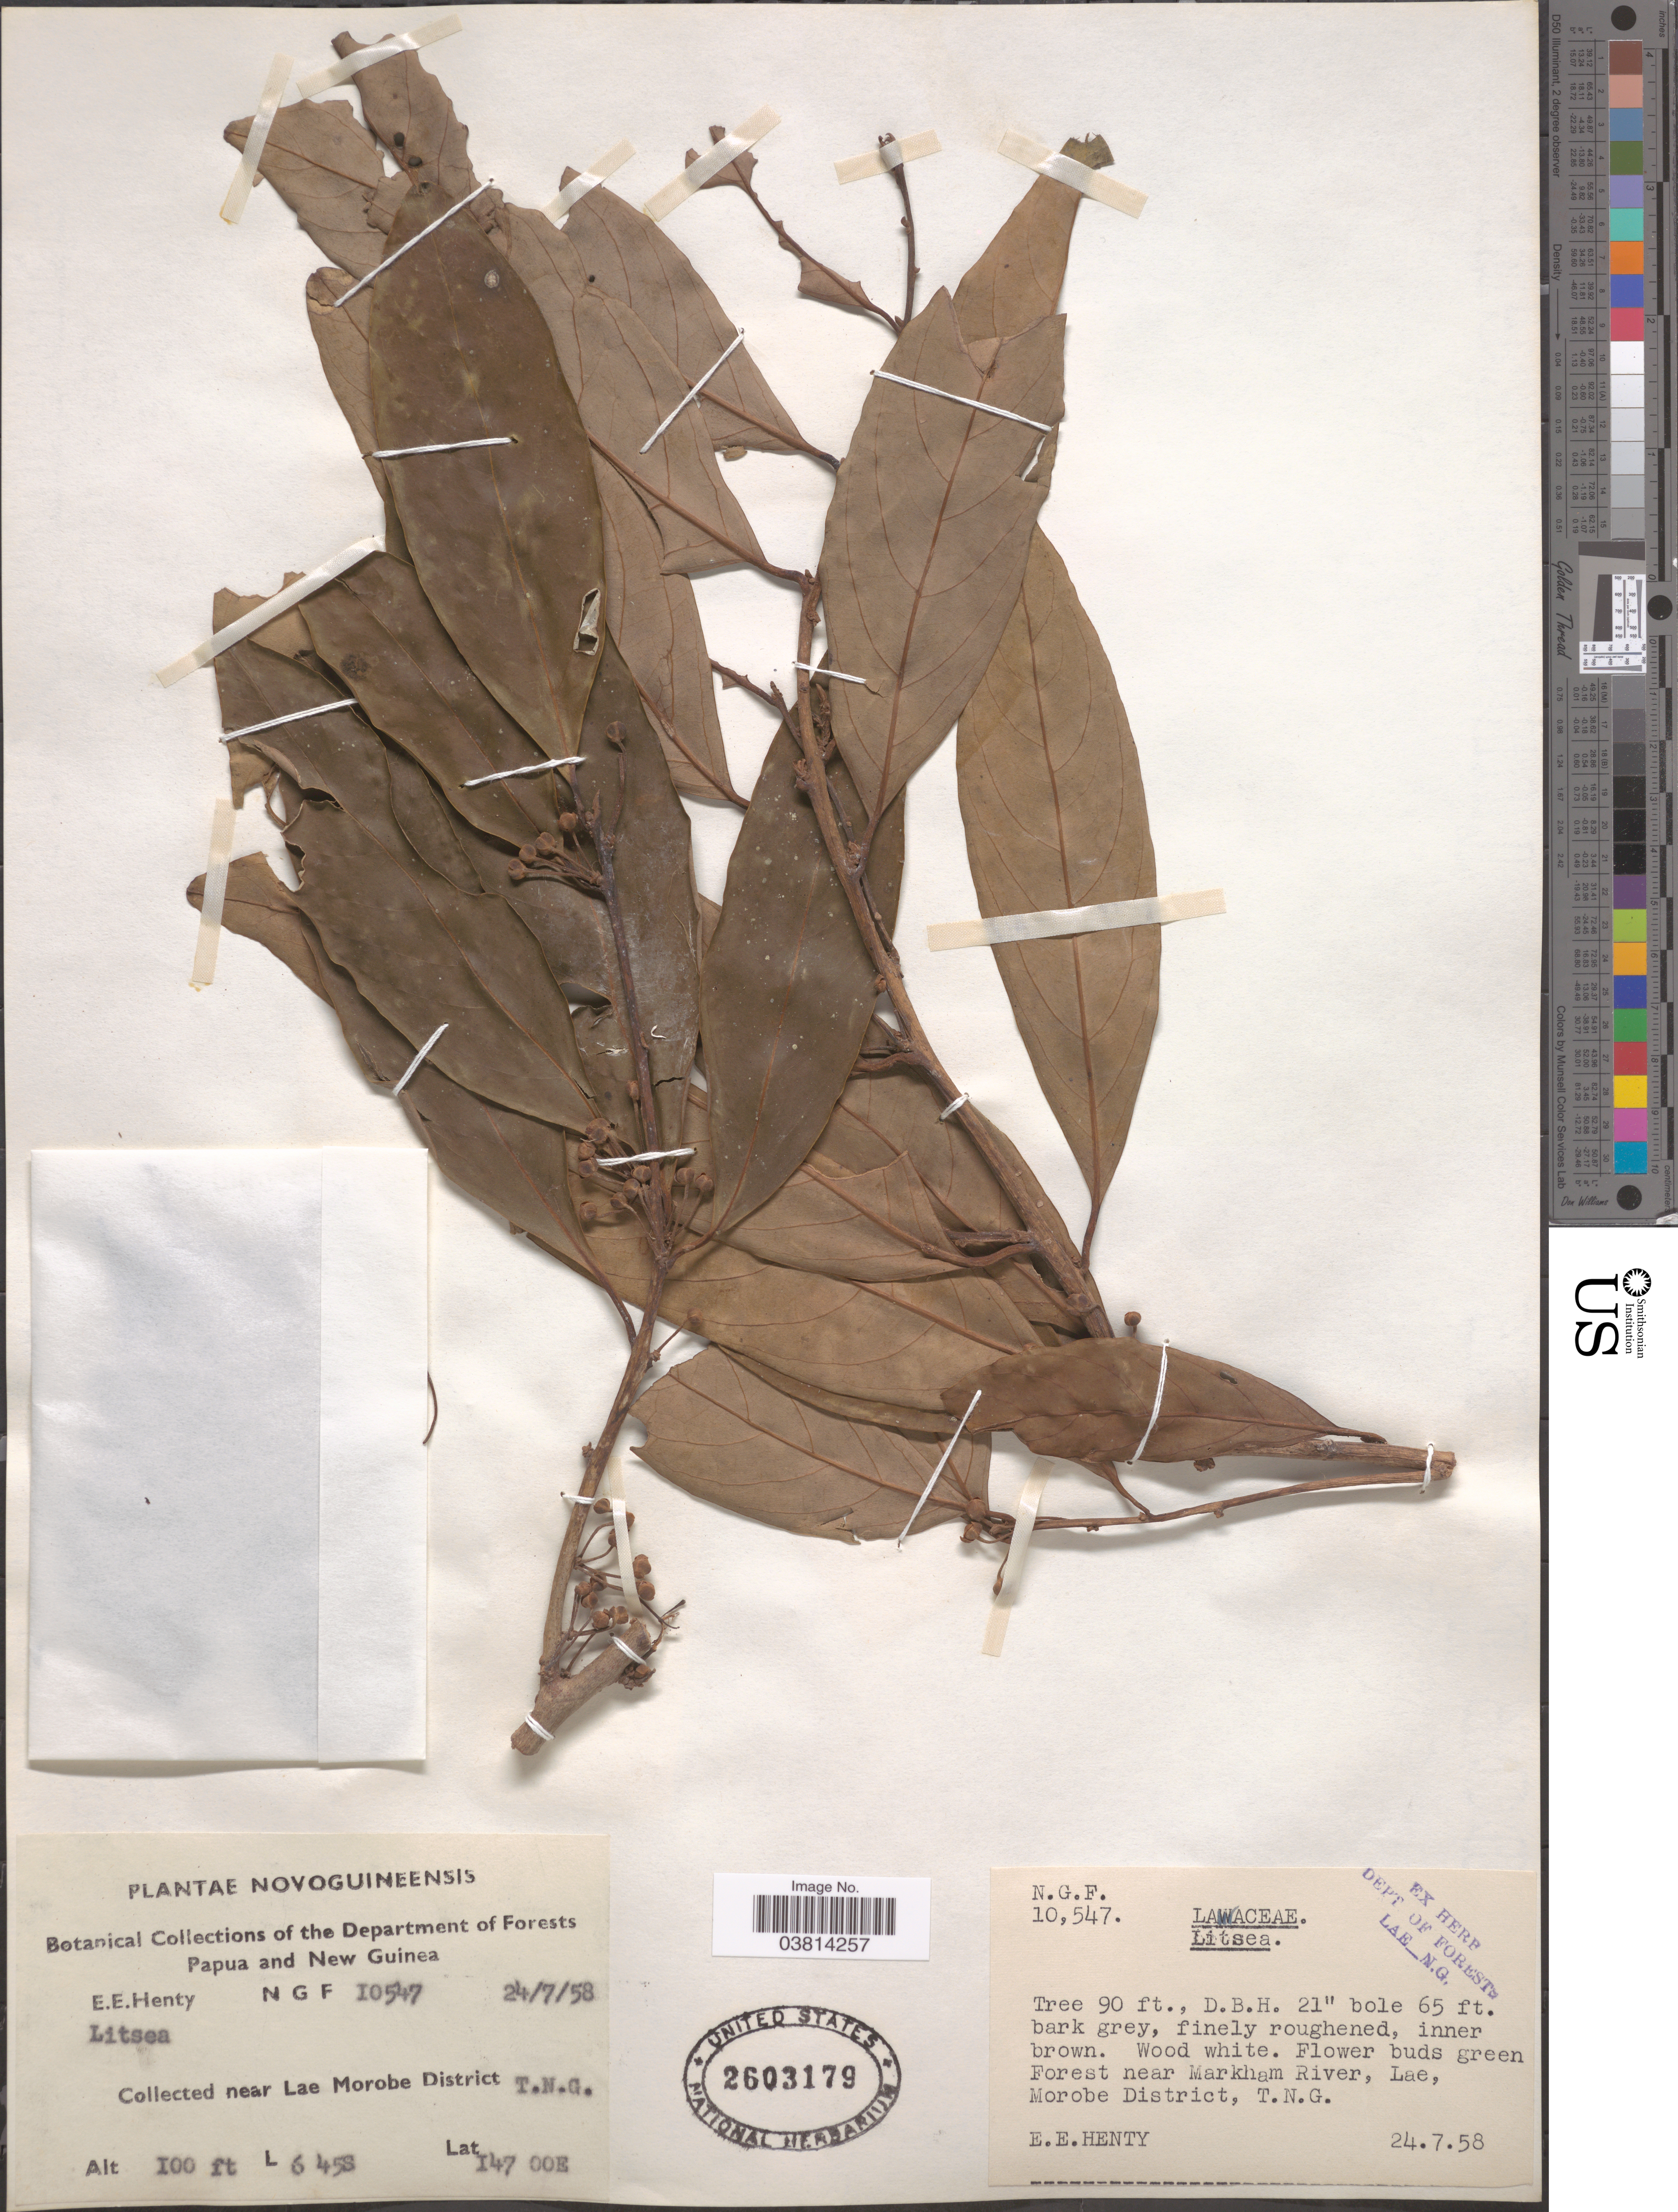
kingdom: Plantae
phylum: Tracheophyta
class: Magnoliopsida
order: Laurales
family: Lauraceae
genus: Litsea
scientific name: Litsea sp.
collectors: E. Henty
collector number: NGF10547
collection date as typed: Transcribed d/m/y: 24/7/58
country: Papua New Guinea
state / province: Morobe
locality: Novoguineensis. Near Lae Morobe District. T.N.G. Near Markham River.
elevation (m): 30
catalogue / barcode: US 2603179